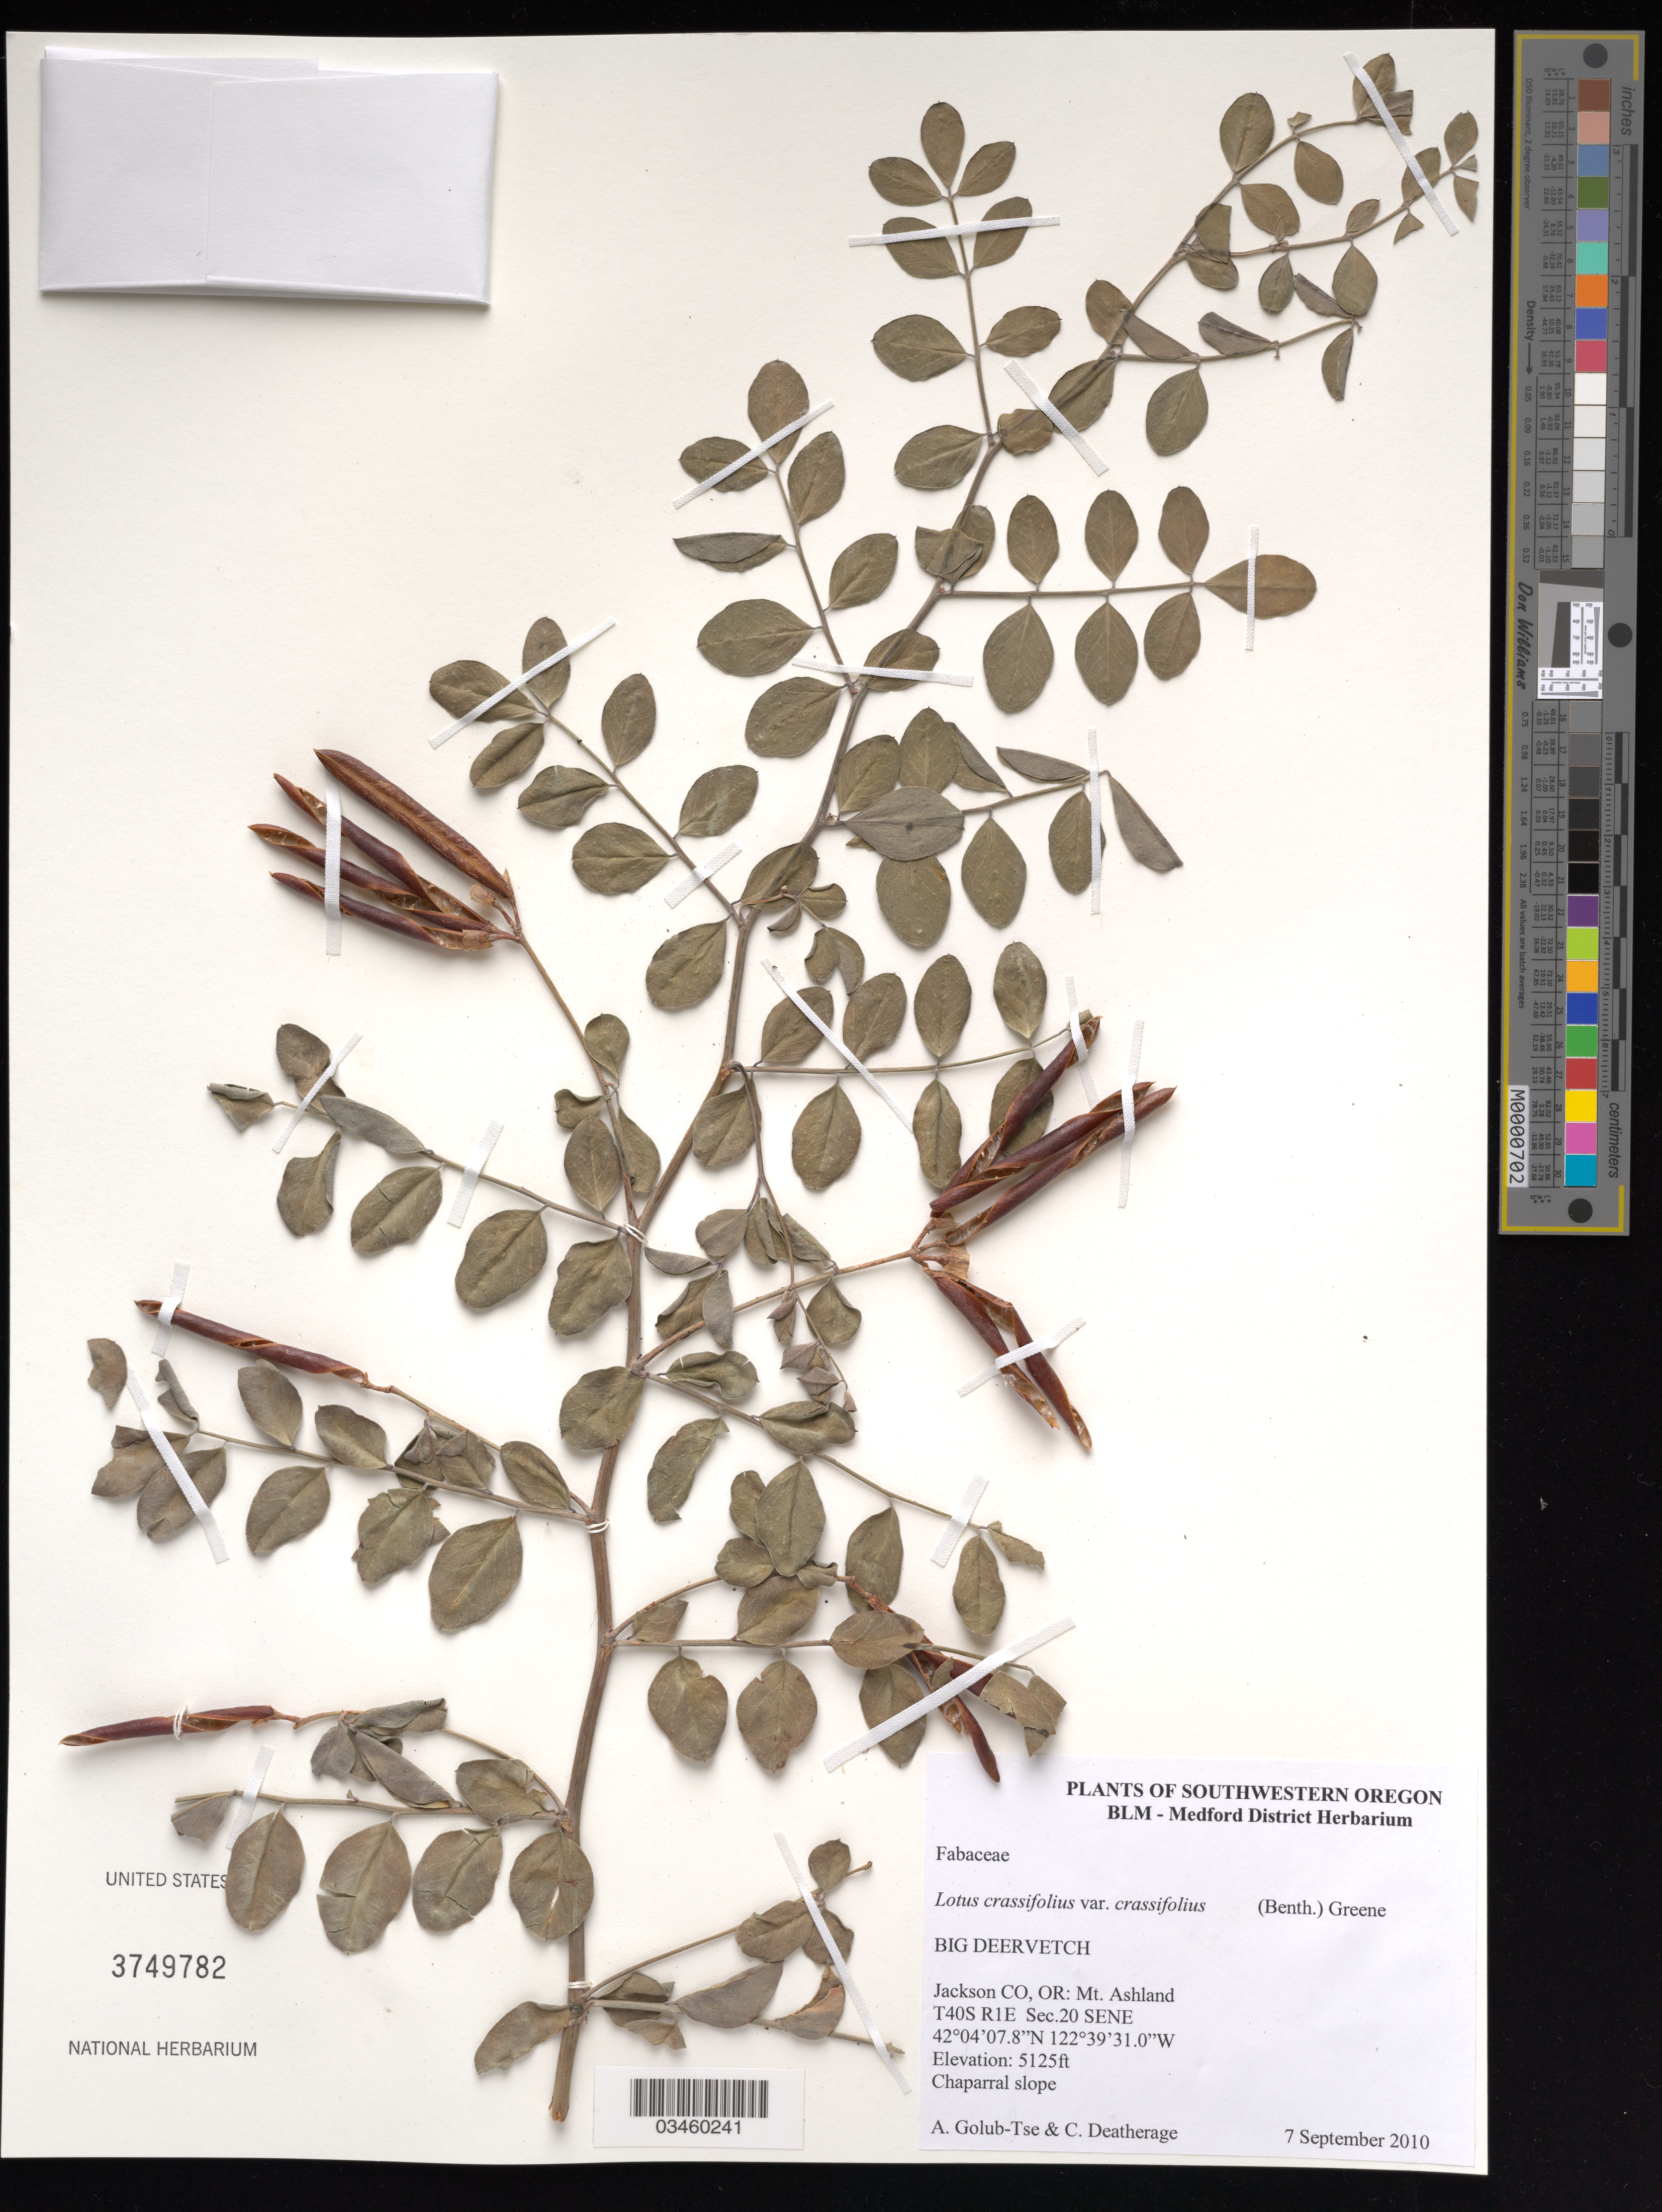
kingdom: Plantae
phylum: Tracheophyta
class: Magnoliopsida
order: Fabales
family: Fabaceae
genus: Lotus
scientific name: Lotus crassifolius var. crassifolius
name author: (Benth.) Greene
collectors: A. Golub-Tse & C. Deatherage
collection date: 2010-09-07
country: United States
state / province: Oregon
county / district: Jackson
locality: Mt. Ashland. T40S R1E Sec 20 SENE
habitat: Chaparral slope.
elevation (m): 1562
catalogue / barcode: US 3749782